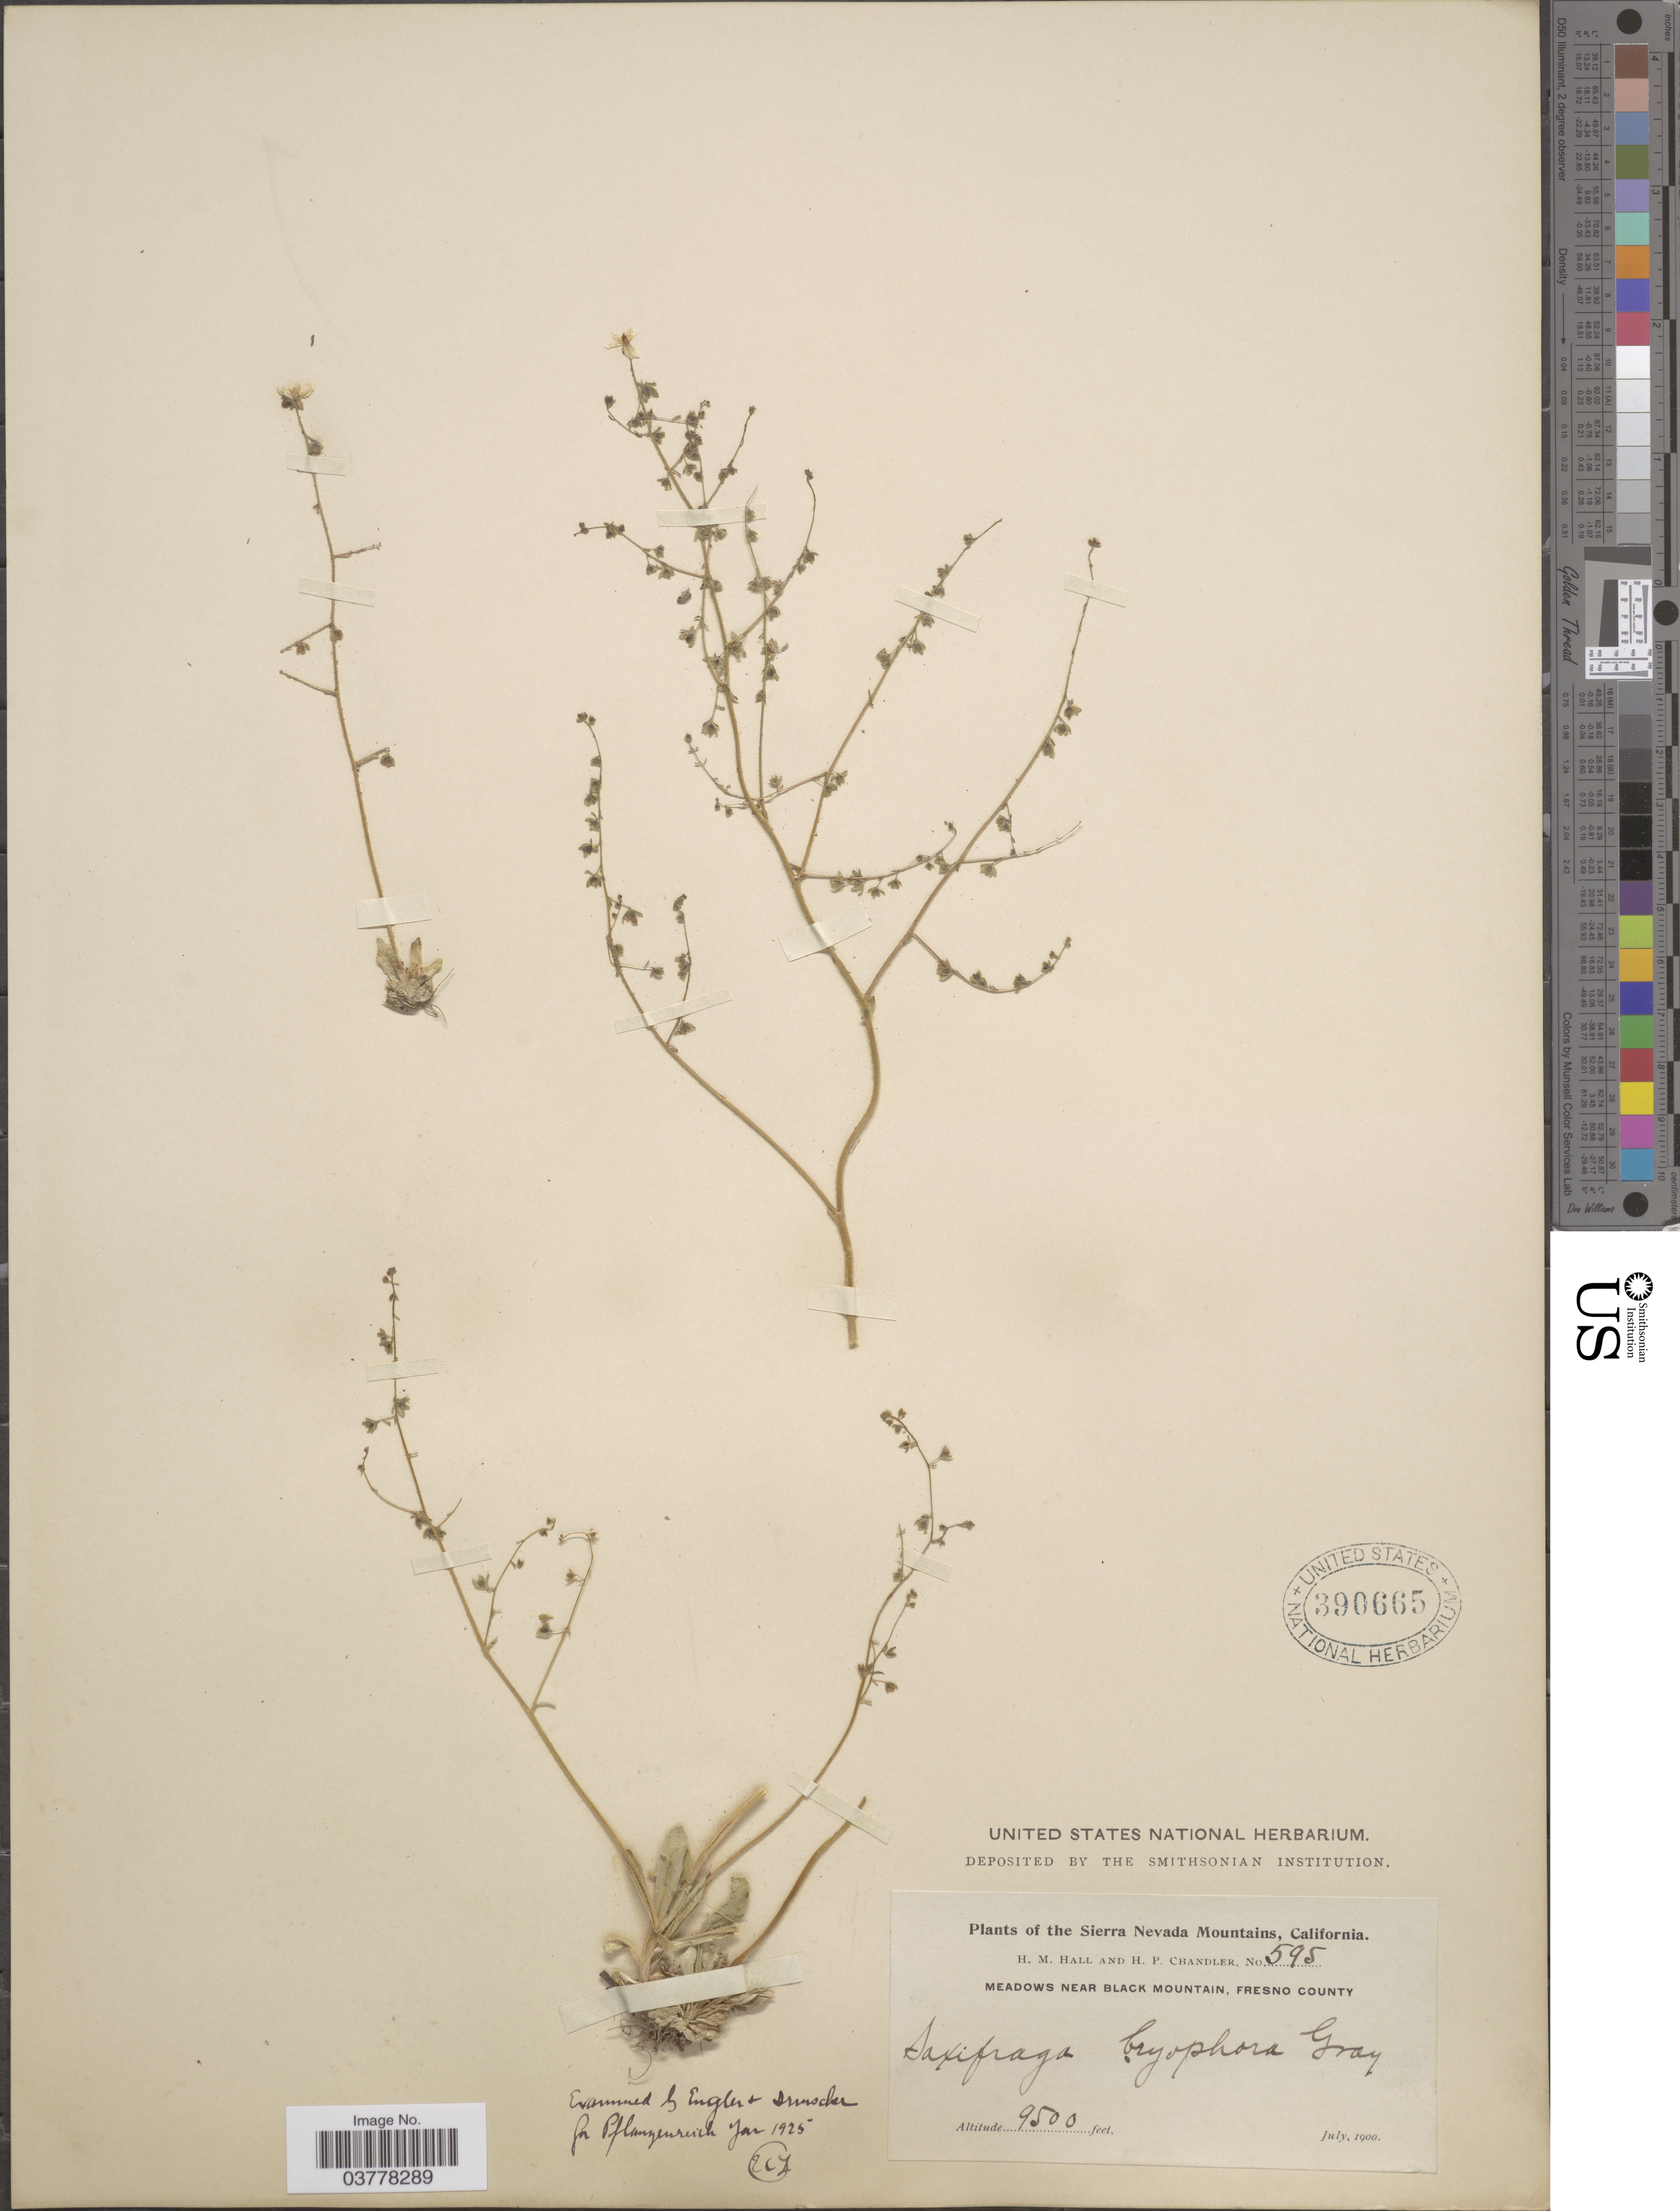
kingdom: Plantae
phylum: Tracheophyta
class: Magnoliopsida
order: Saxifragales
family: Saxifragaceae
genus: Micranthes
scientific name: Micranthes bryophora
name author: (A. Gray) Brouillet & Gornall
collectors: H. M. Hall & H. Chandler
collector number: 595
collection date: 1900-07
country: United States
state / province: California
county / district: Fresno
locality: The Sierra Nevada Mountains. Meadows near Black Mountain, Fresno County.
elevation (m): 2896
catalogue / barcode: US 390665